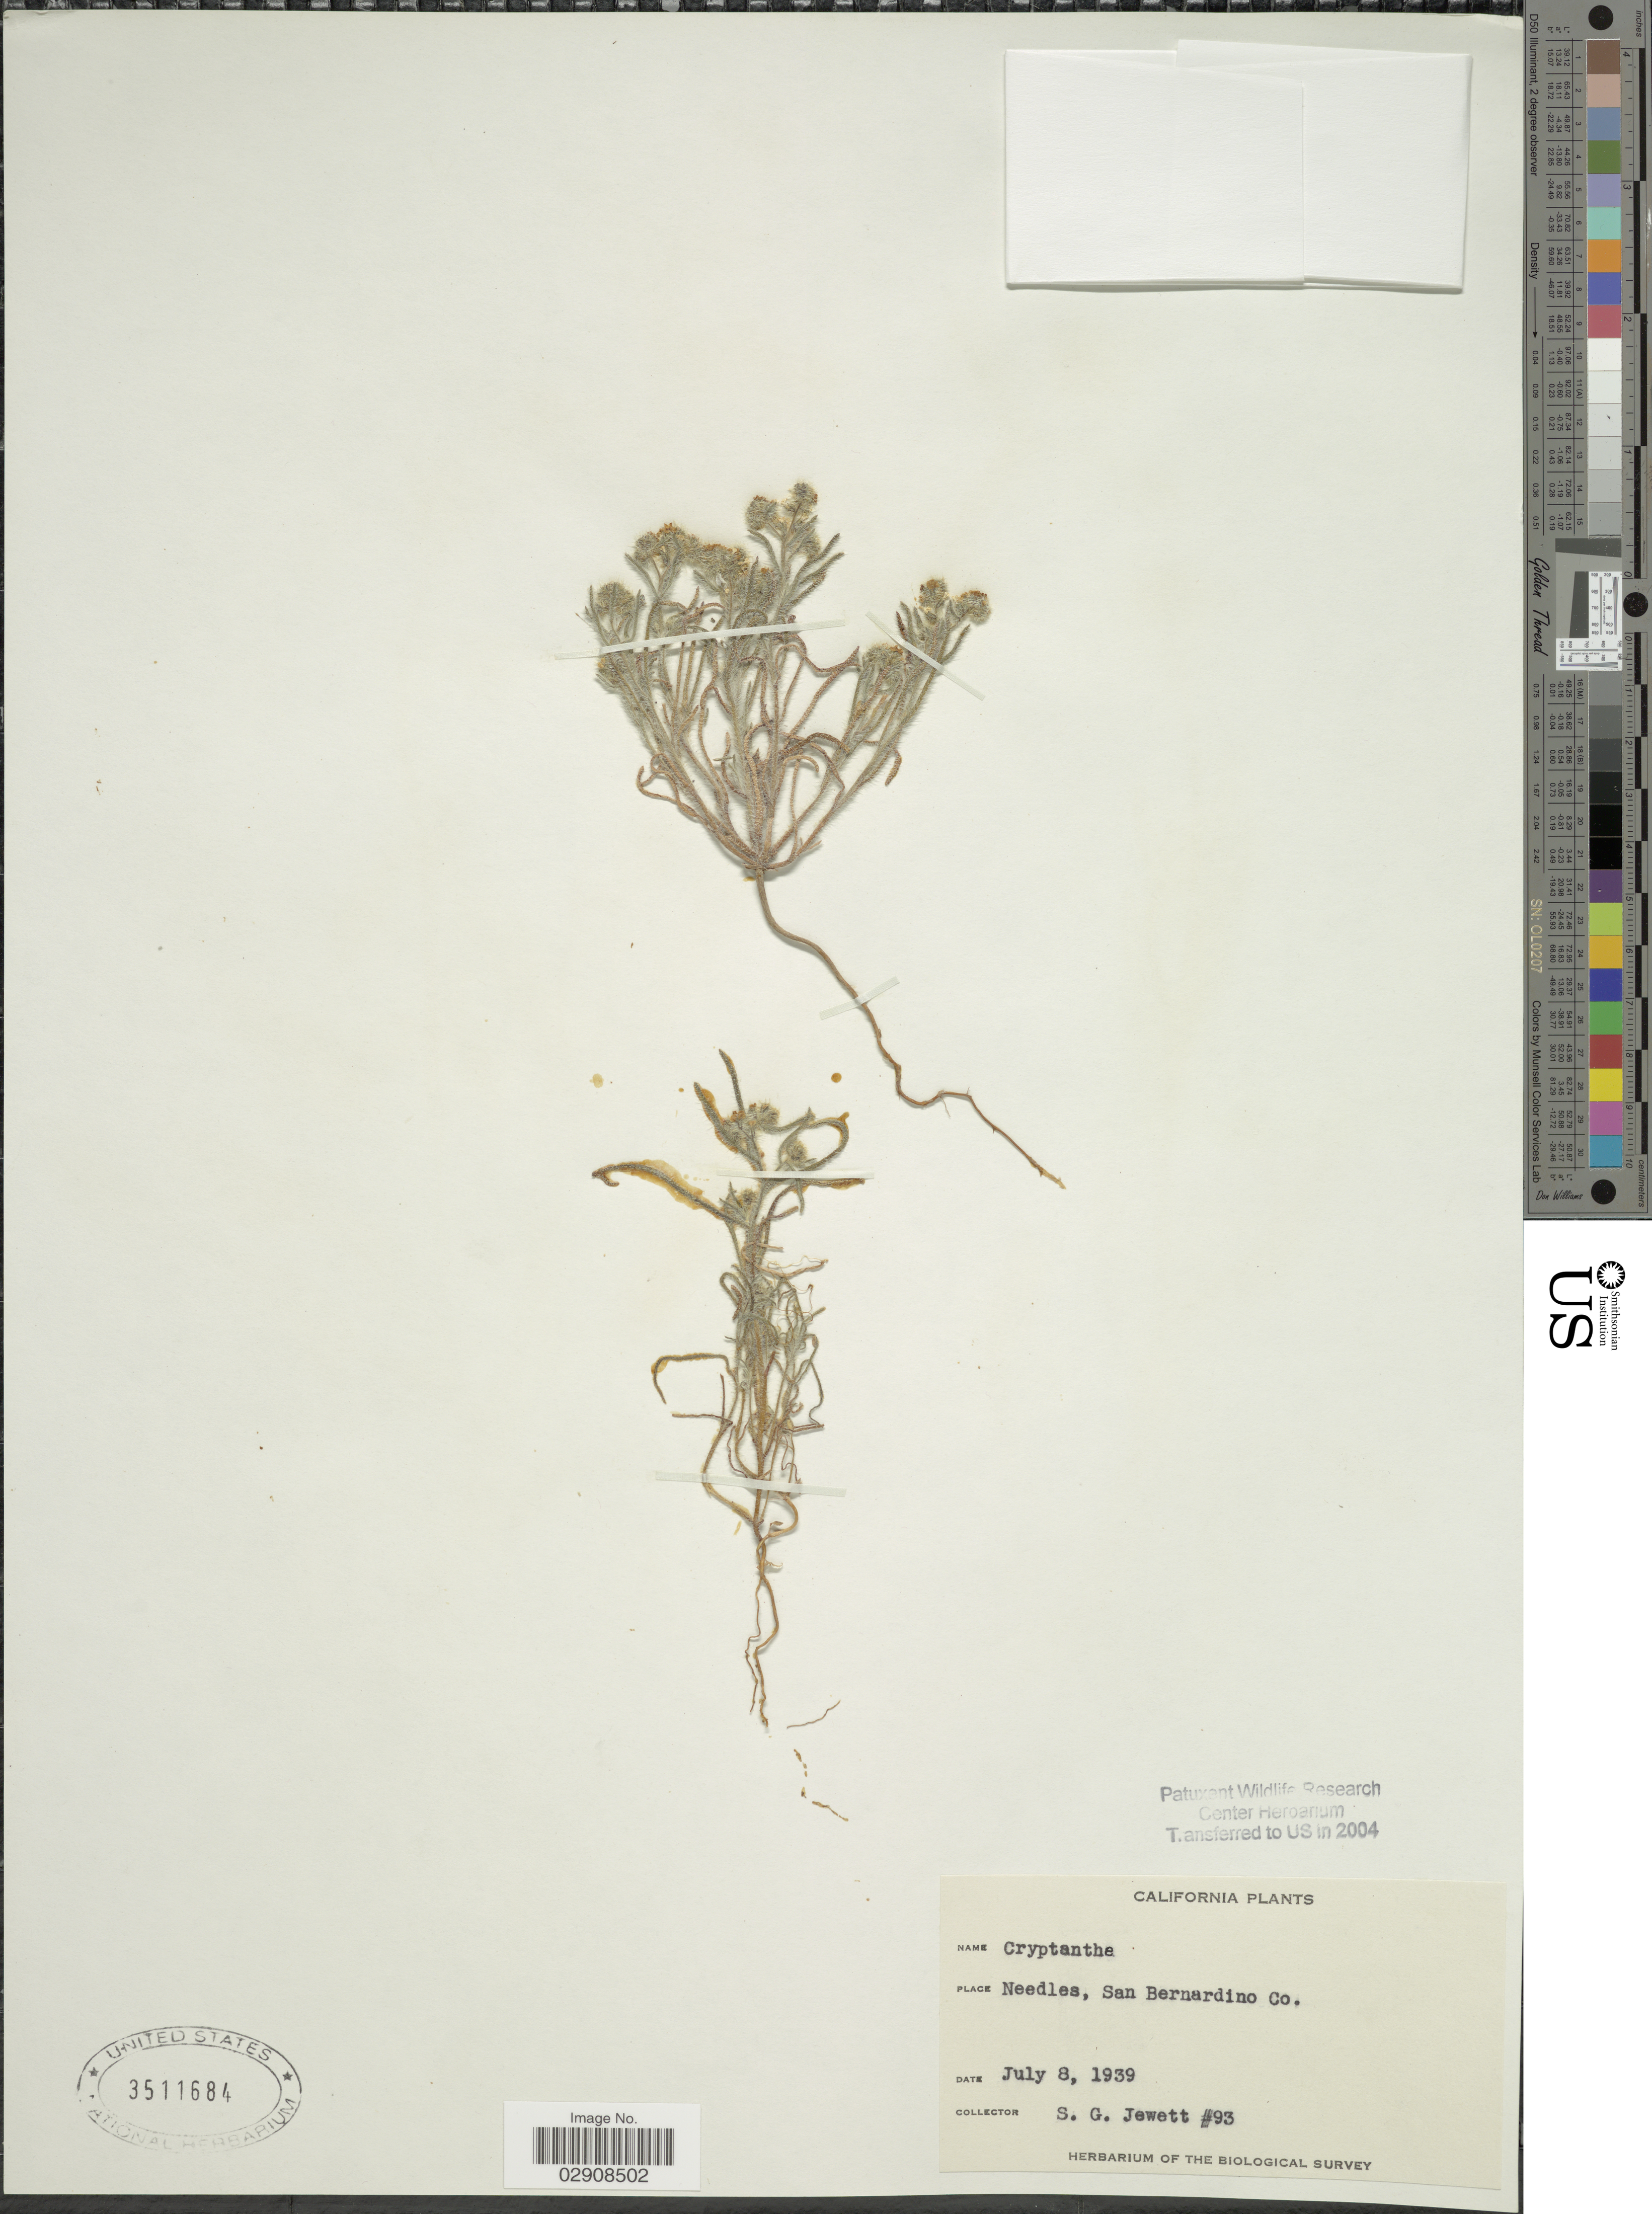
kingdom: Plantae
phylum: Tracheophyta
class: Magnoliopsida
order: Boraginales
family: Boraginaceae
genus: Cryptantha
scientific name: Cryptantha sp.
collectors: S. Jewett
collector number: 93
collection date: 1939-07-08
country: United States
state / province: California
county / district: San Bernardino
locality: Needles, San Bernardino Co.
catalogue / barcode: US 3511684